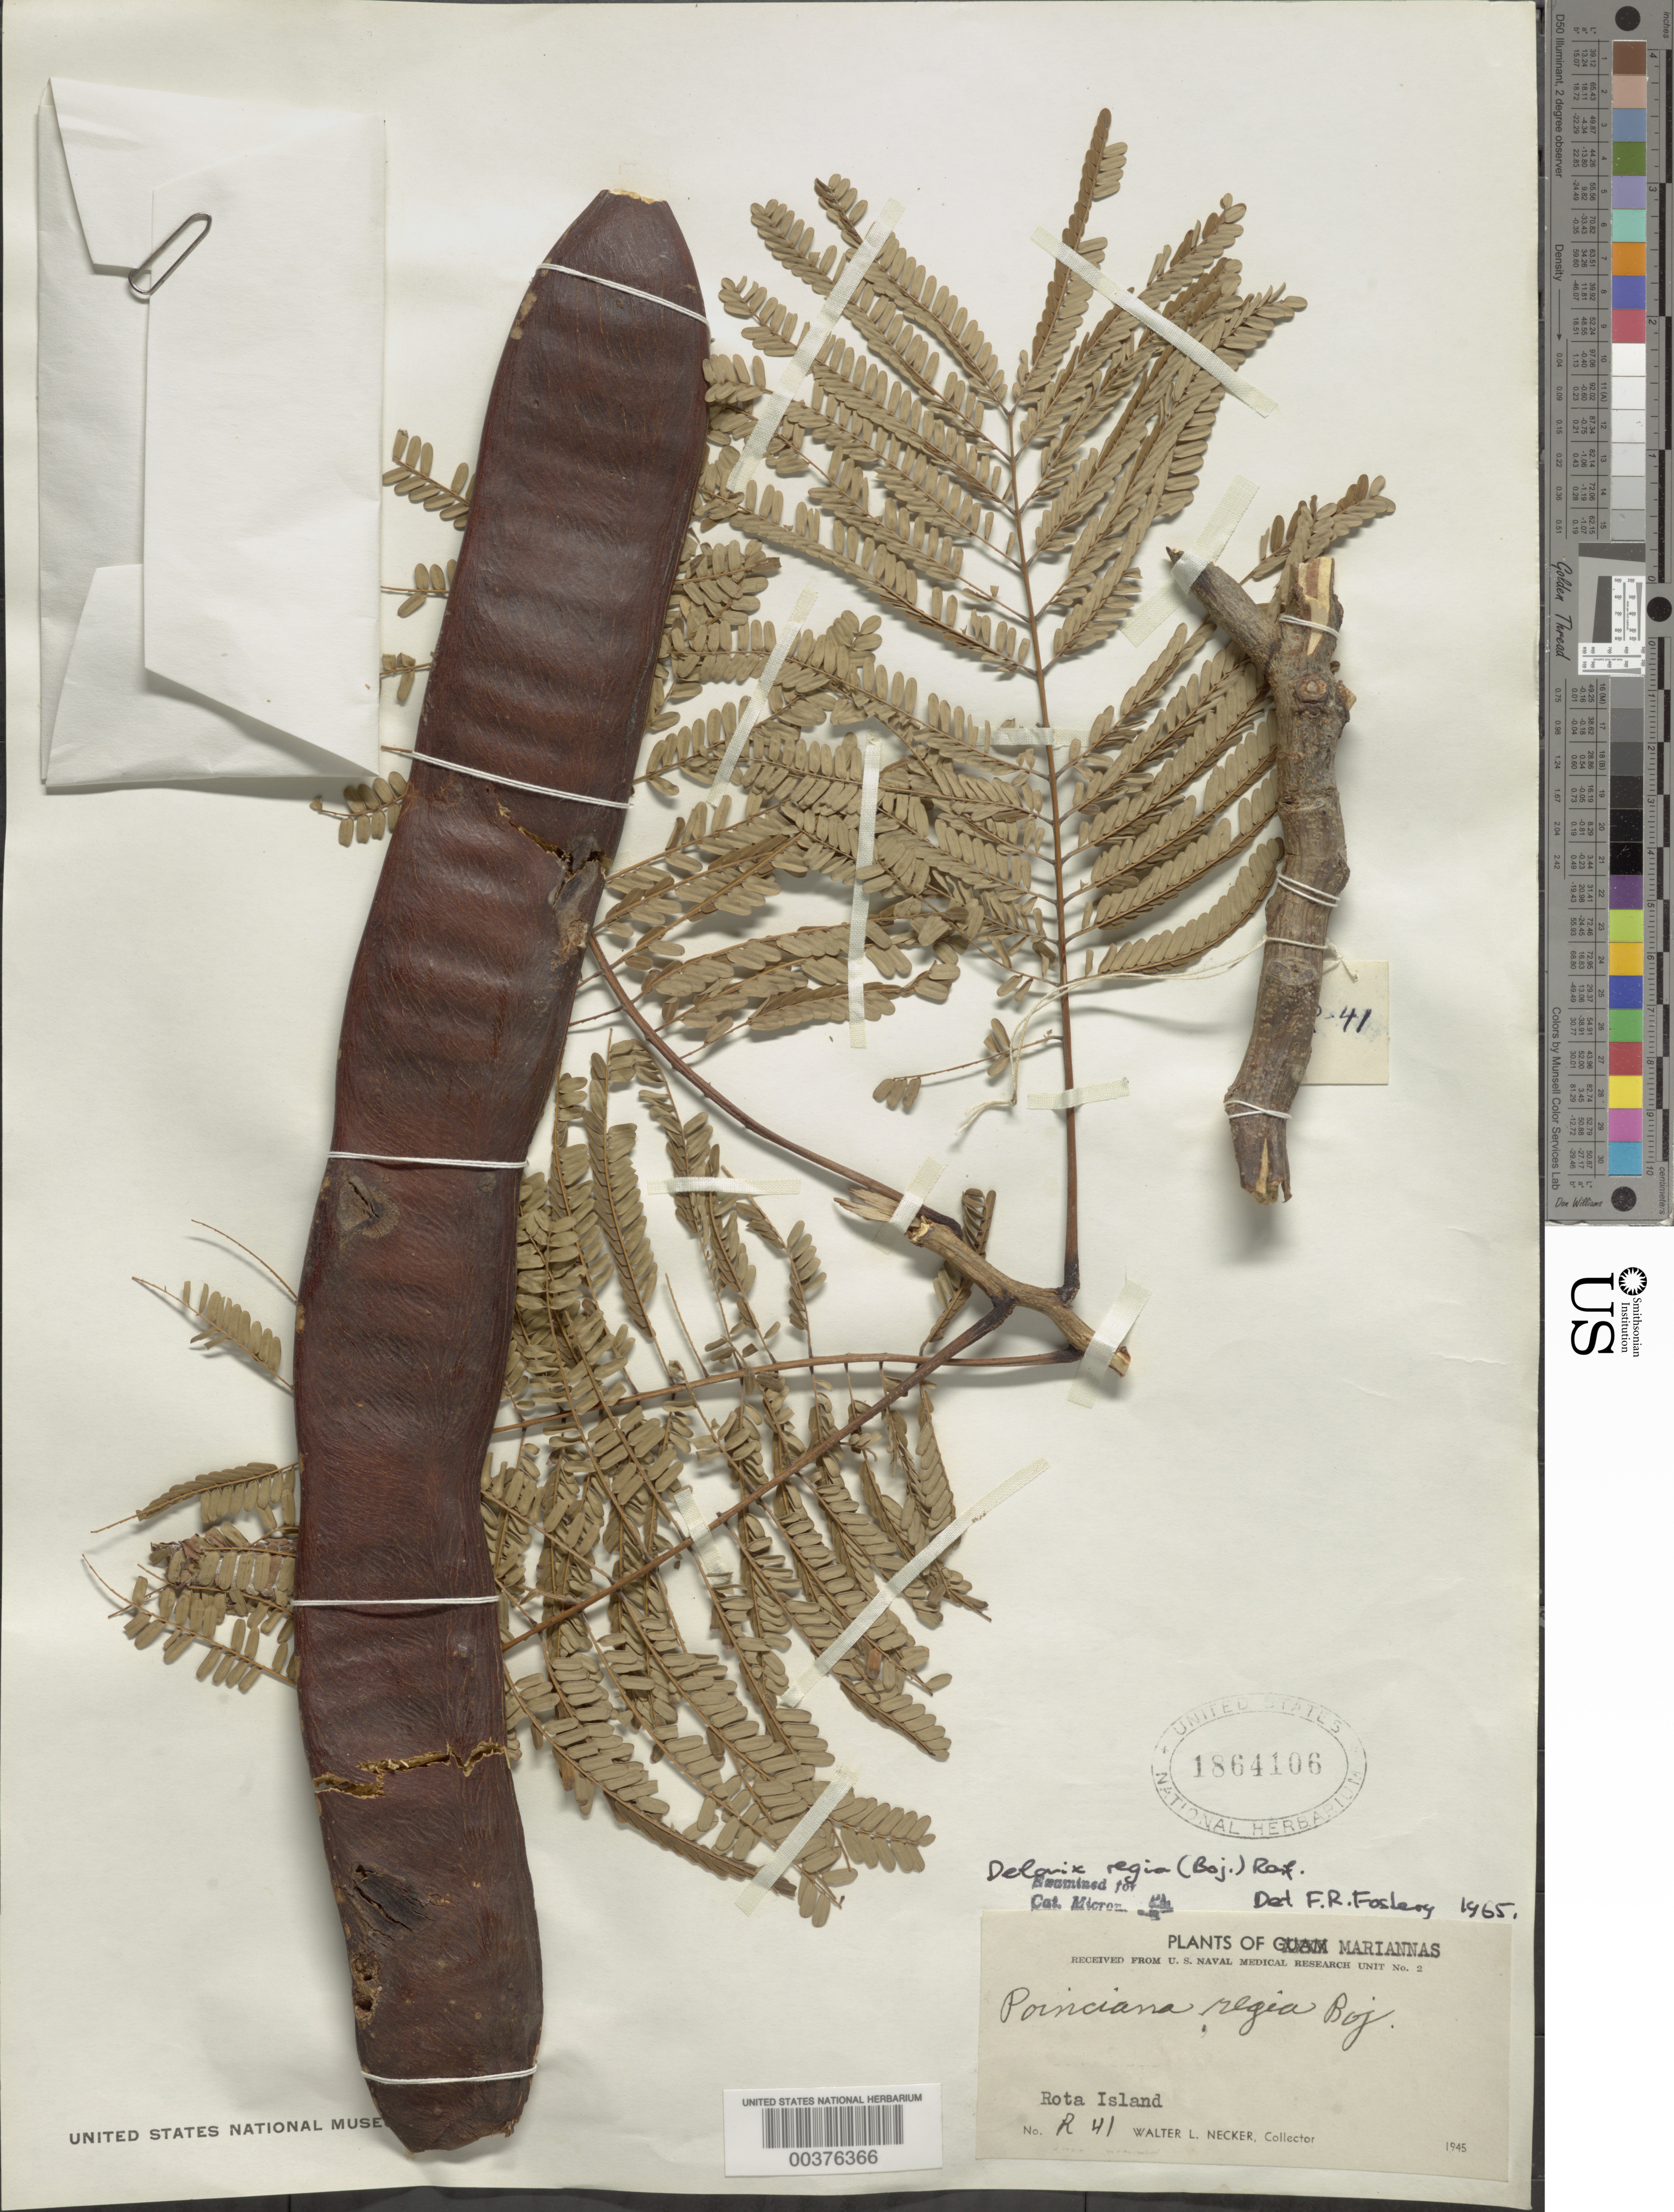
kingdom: Plantae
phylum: Tracheophyta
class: Magnoliopsida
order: Fabales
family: Fabaceae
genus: Delonix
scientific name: Delonix regia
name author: (Bojer ex Hook.) Raf.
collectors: W. L. Necker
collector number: R41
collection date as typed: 1945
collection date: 1945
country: Northern Mariana Islands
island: Rota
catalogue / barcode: US 1864106